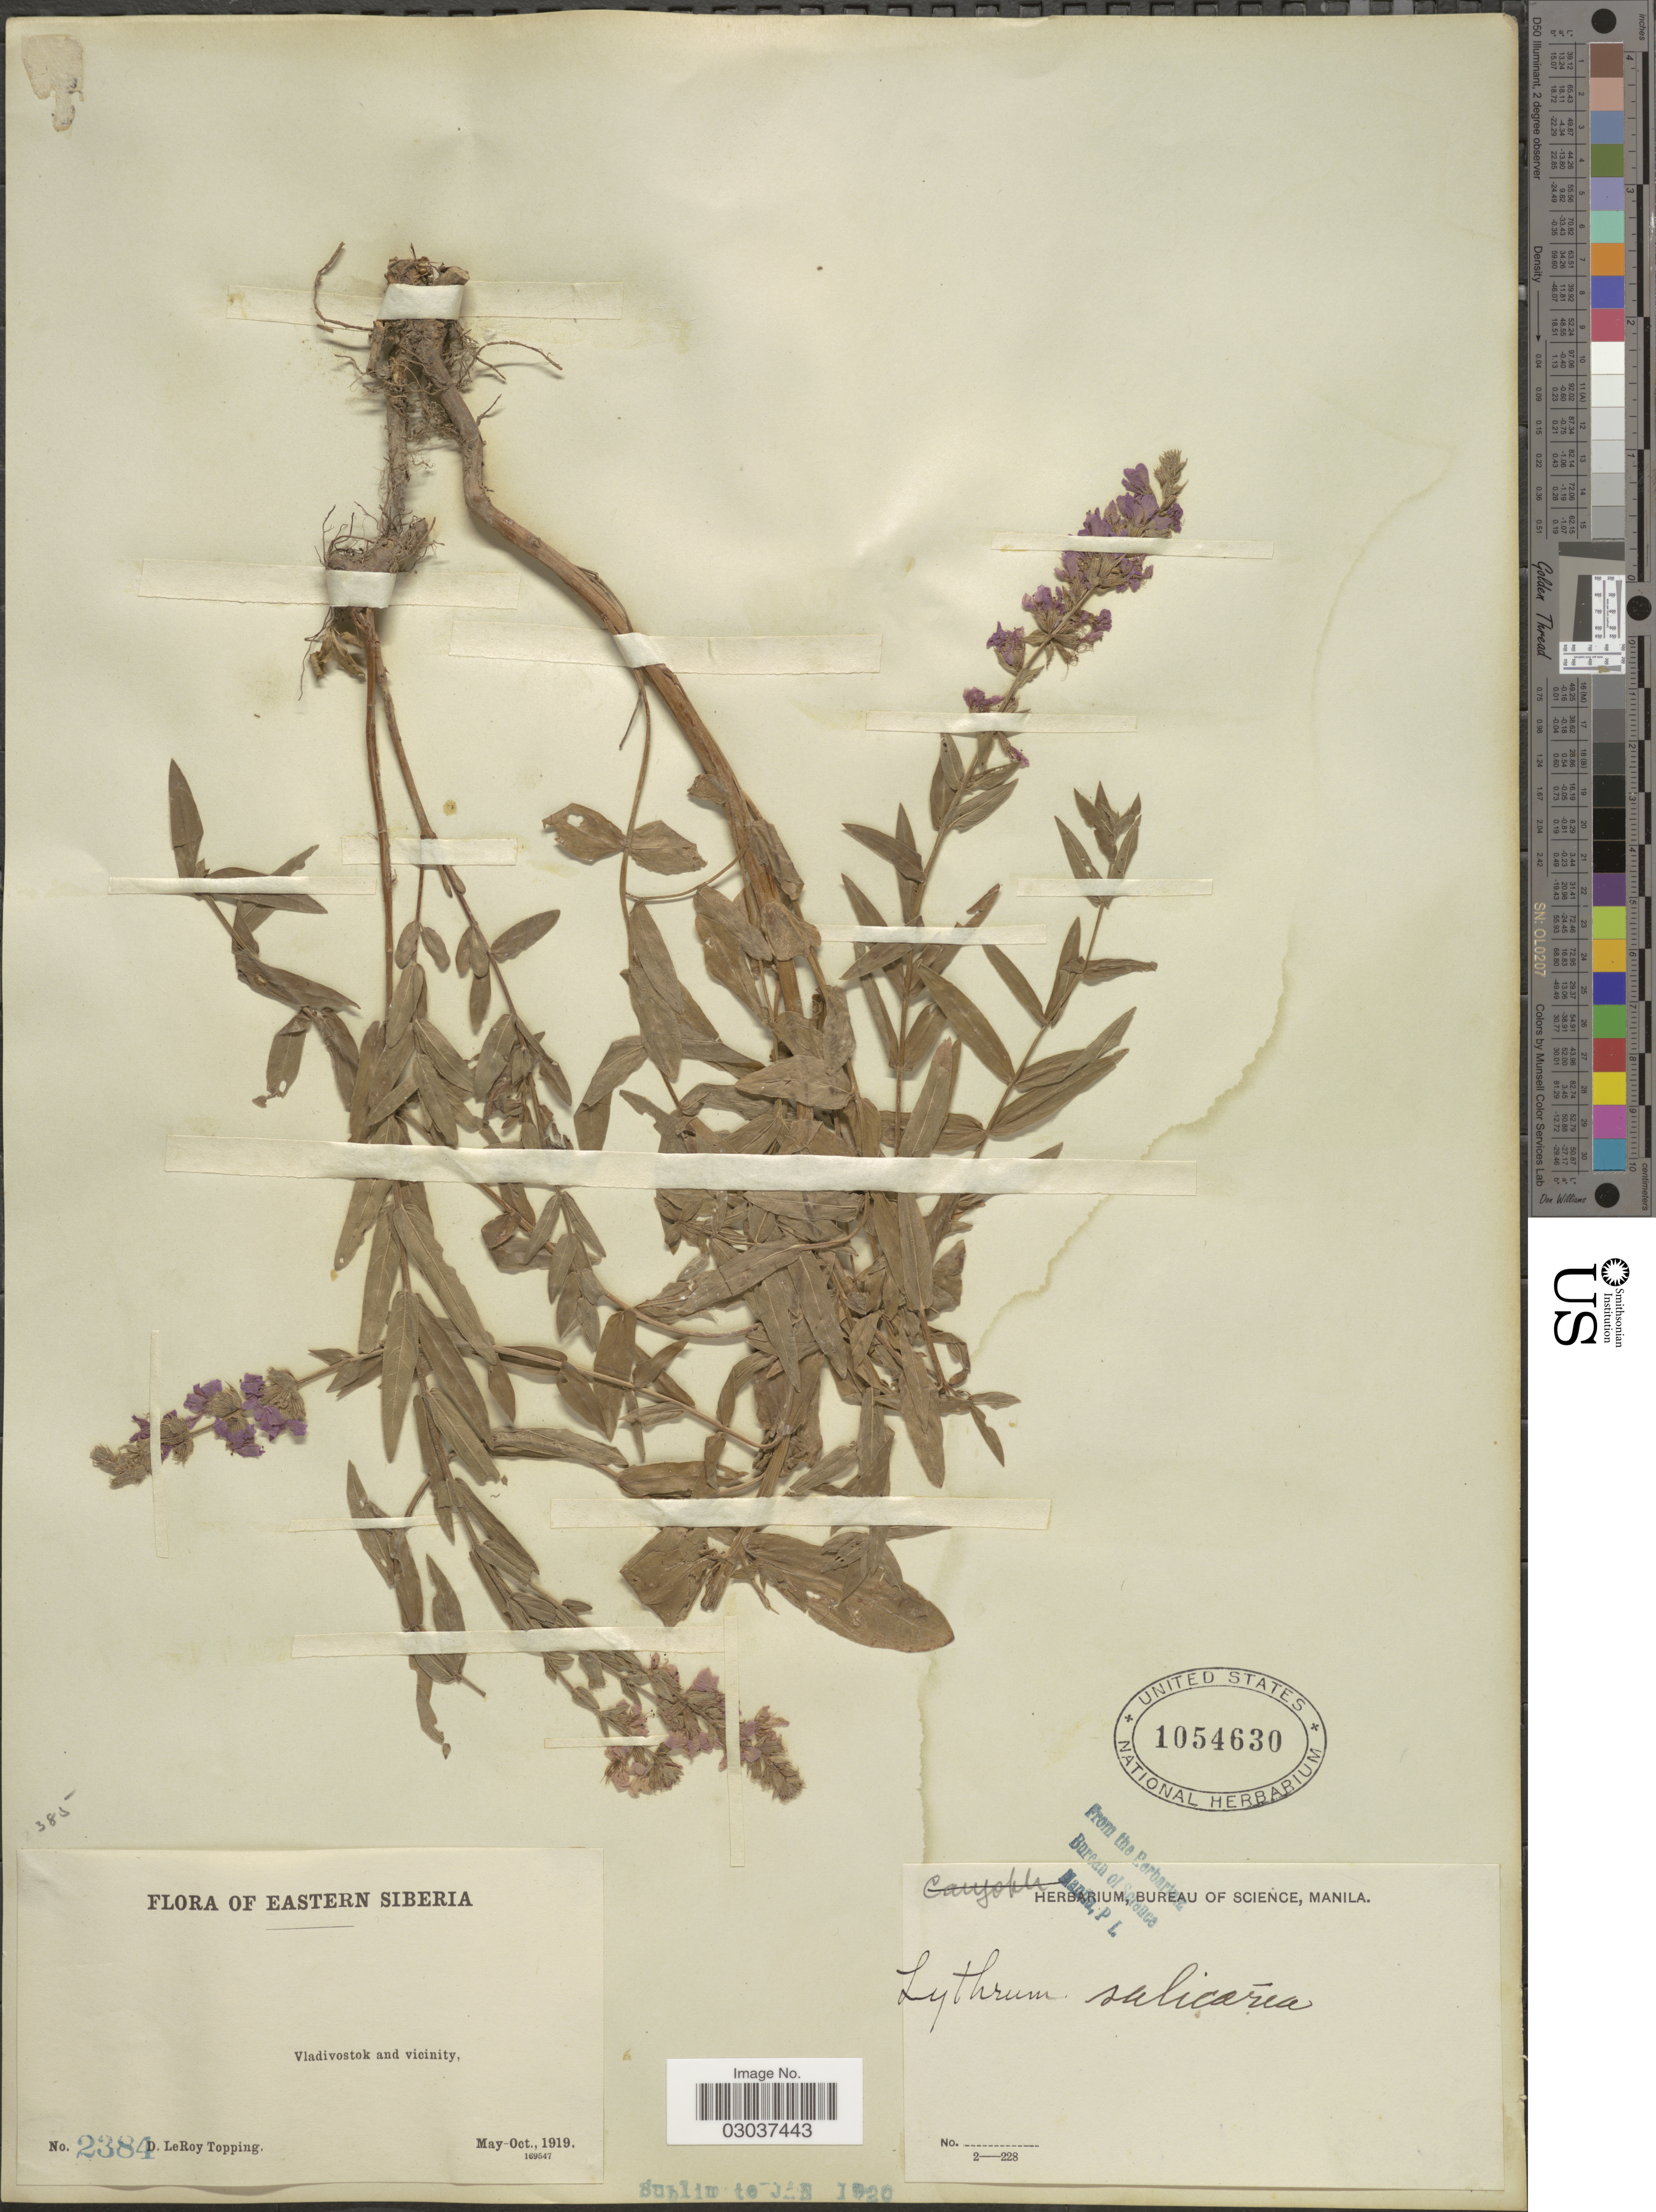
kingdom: Plantae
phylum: Tracheophyta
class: Magnoliopsida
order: Myrtales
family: Lythraceae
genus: Lythrum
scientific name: Lythrum salicaria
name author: L.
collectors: D. L. Topping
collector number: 2384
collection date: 1919-05/1919-10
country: Russian Federation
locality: Eastern Siberia. Vladivostok and vicinity.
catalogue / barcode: US 1054630